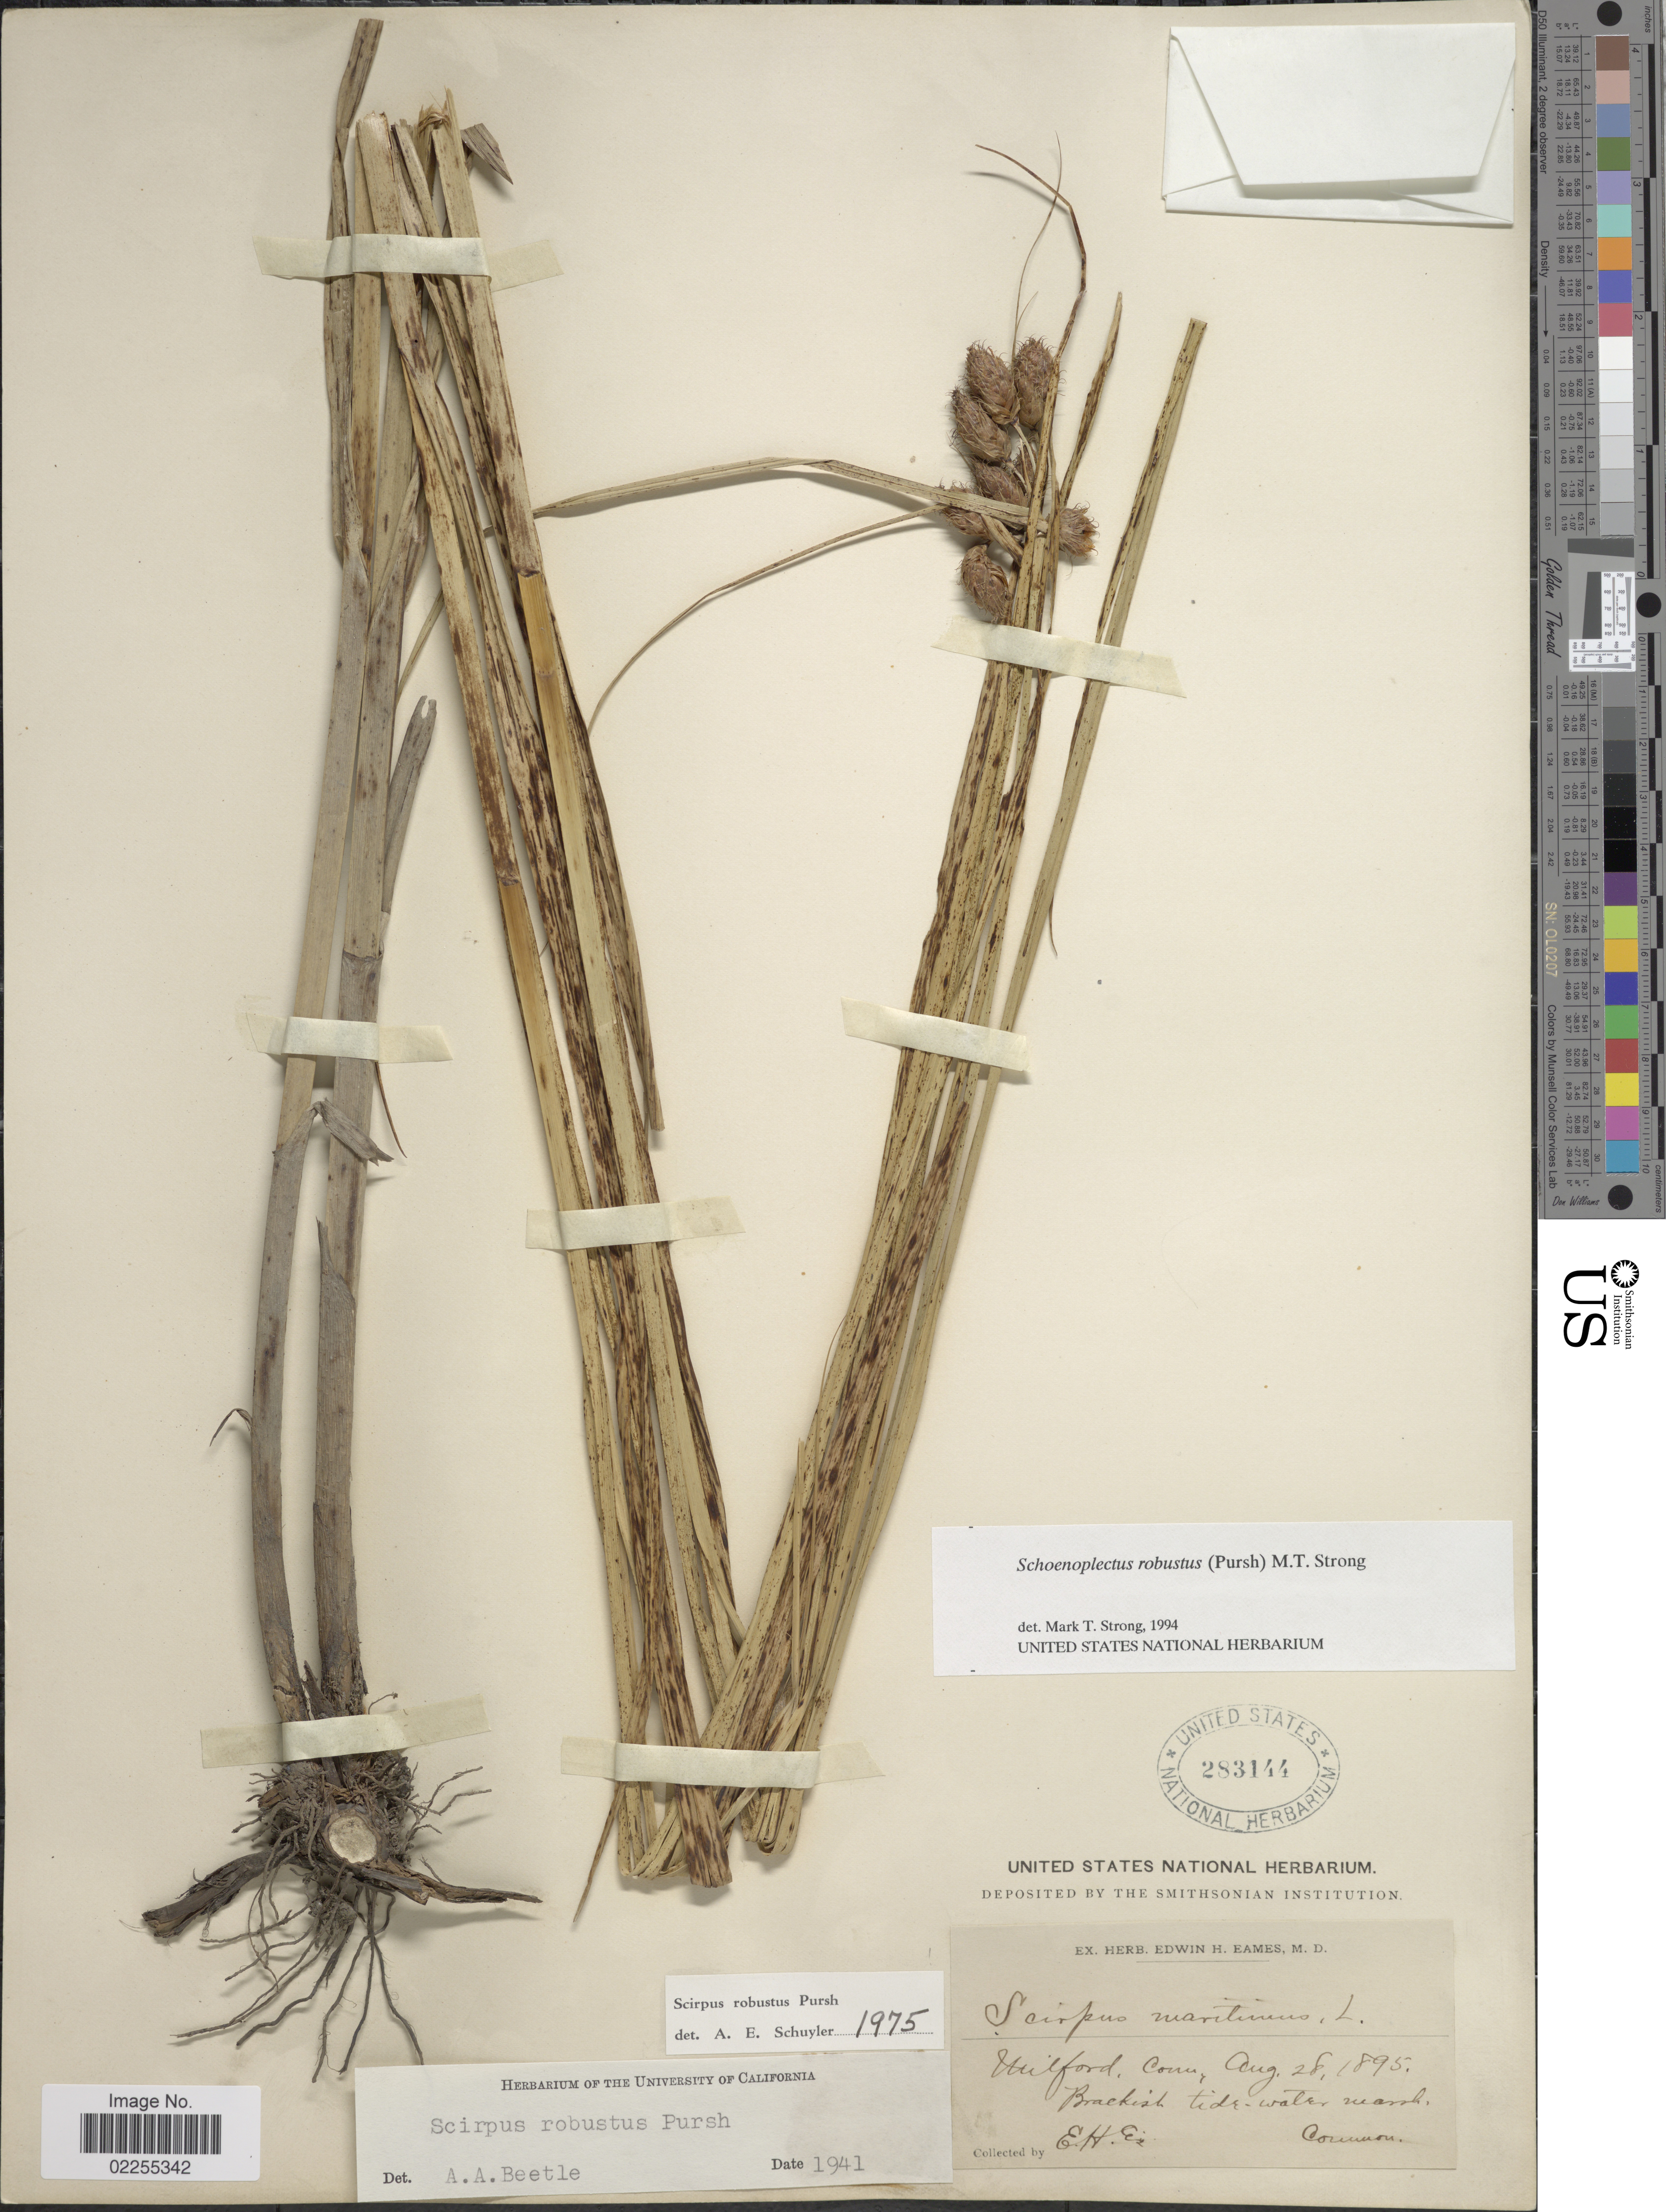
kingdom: Plantae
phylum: Tracheophyta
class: Liliopsida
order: Poales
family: Cyperaceae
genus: Bolboschoenus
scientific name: Bolboschoenus robustus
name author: (Pursh) Soják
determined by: Strong, M. T., (US), Smithsonian Institution - National Museum of Natural History (UNITED STATES)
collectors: E. H. Eames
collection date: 1895-08-28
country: United States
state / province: Connecticut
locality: Milford, Conn.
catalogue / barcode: US 283144